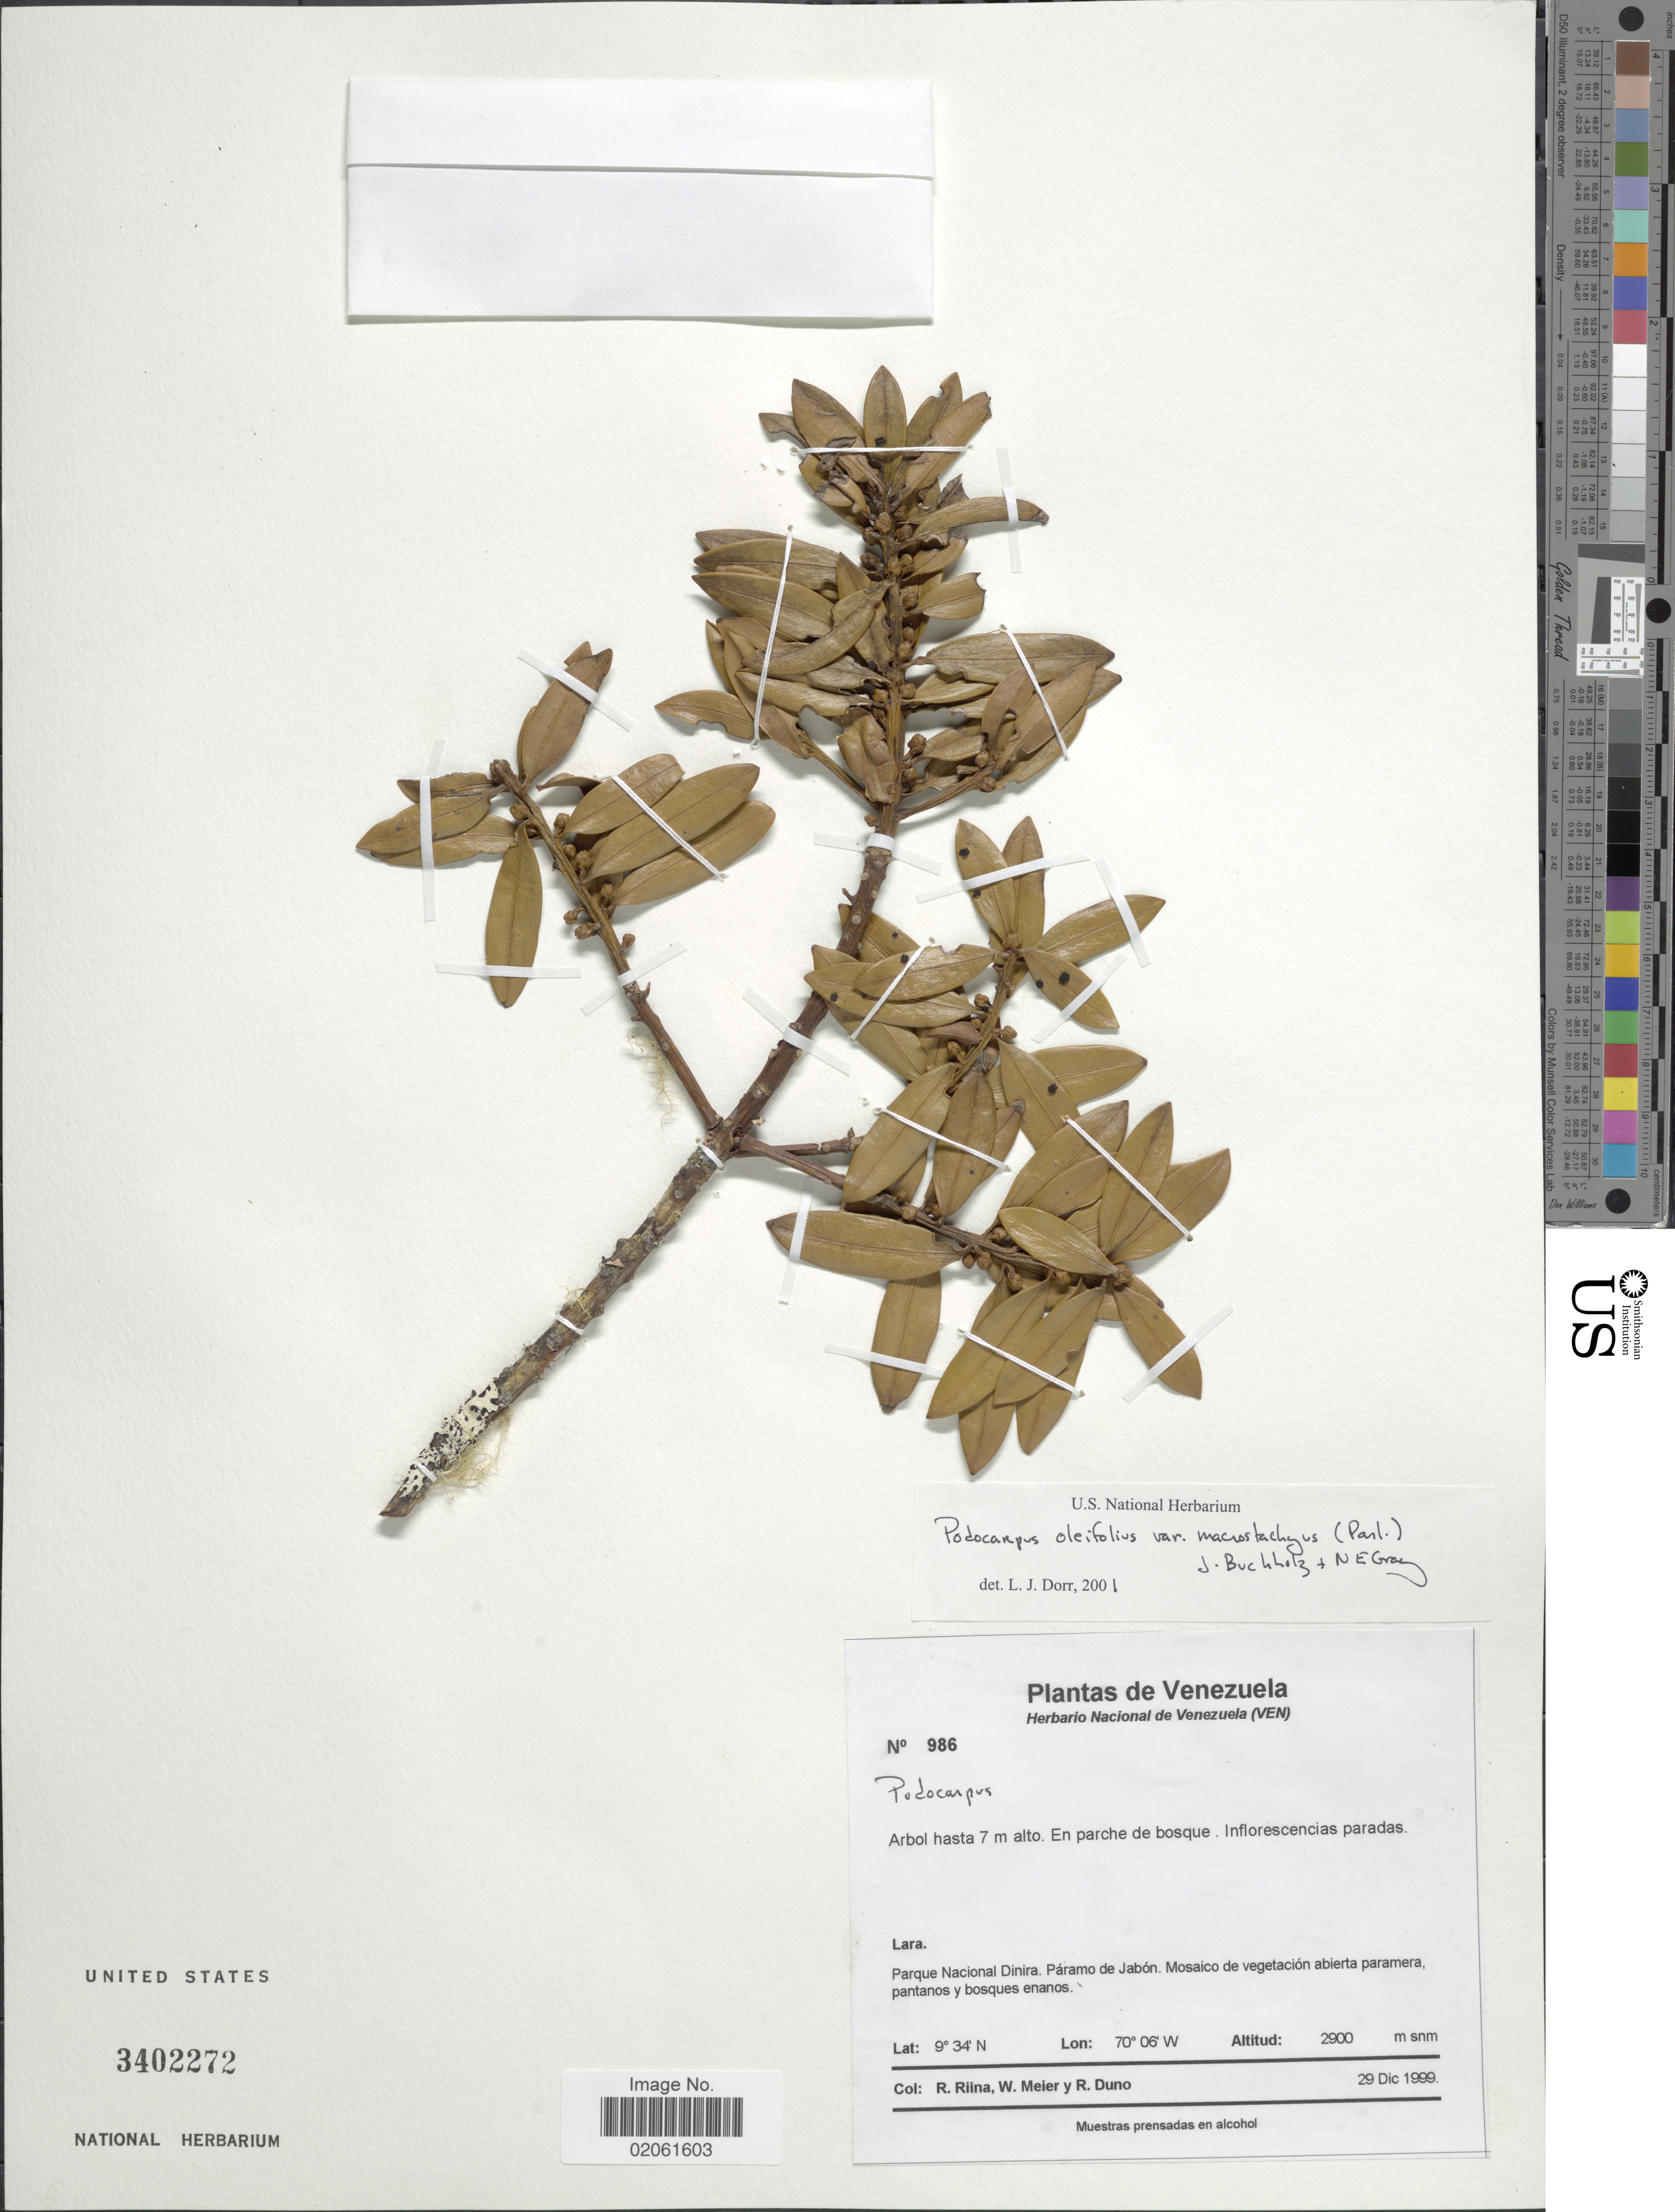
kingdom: Plantae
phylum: Tracheophyta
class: Pinopsida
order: Pinales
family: Podocarpaceae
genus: Podocarpus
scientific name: Podocarpus oleifolius var. macrostachys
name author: (Parl.) J. Buchholz & N.E. Gray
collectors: R. Riina, W. Meier & R. Duno de Stefano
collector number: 986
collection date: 1999-12-29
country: Venezuela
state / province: Lara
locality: Lara. Parque Nacional Dinira. Paramo de Jabon. Mosaic de vegetacion abierta paramera.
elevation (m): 2900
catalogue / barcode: US 3402272